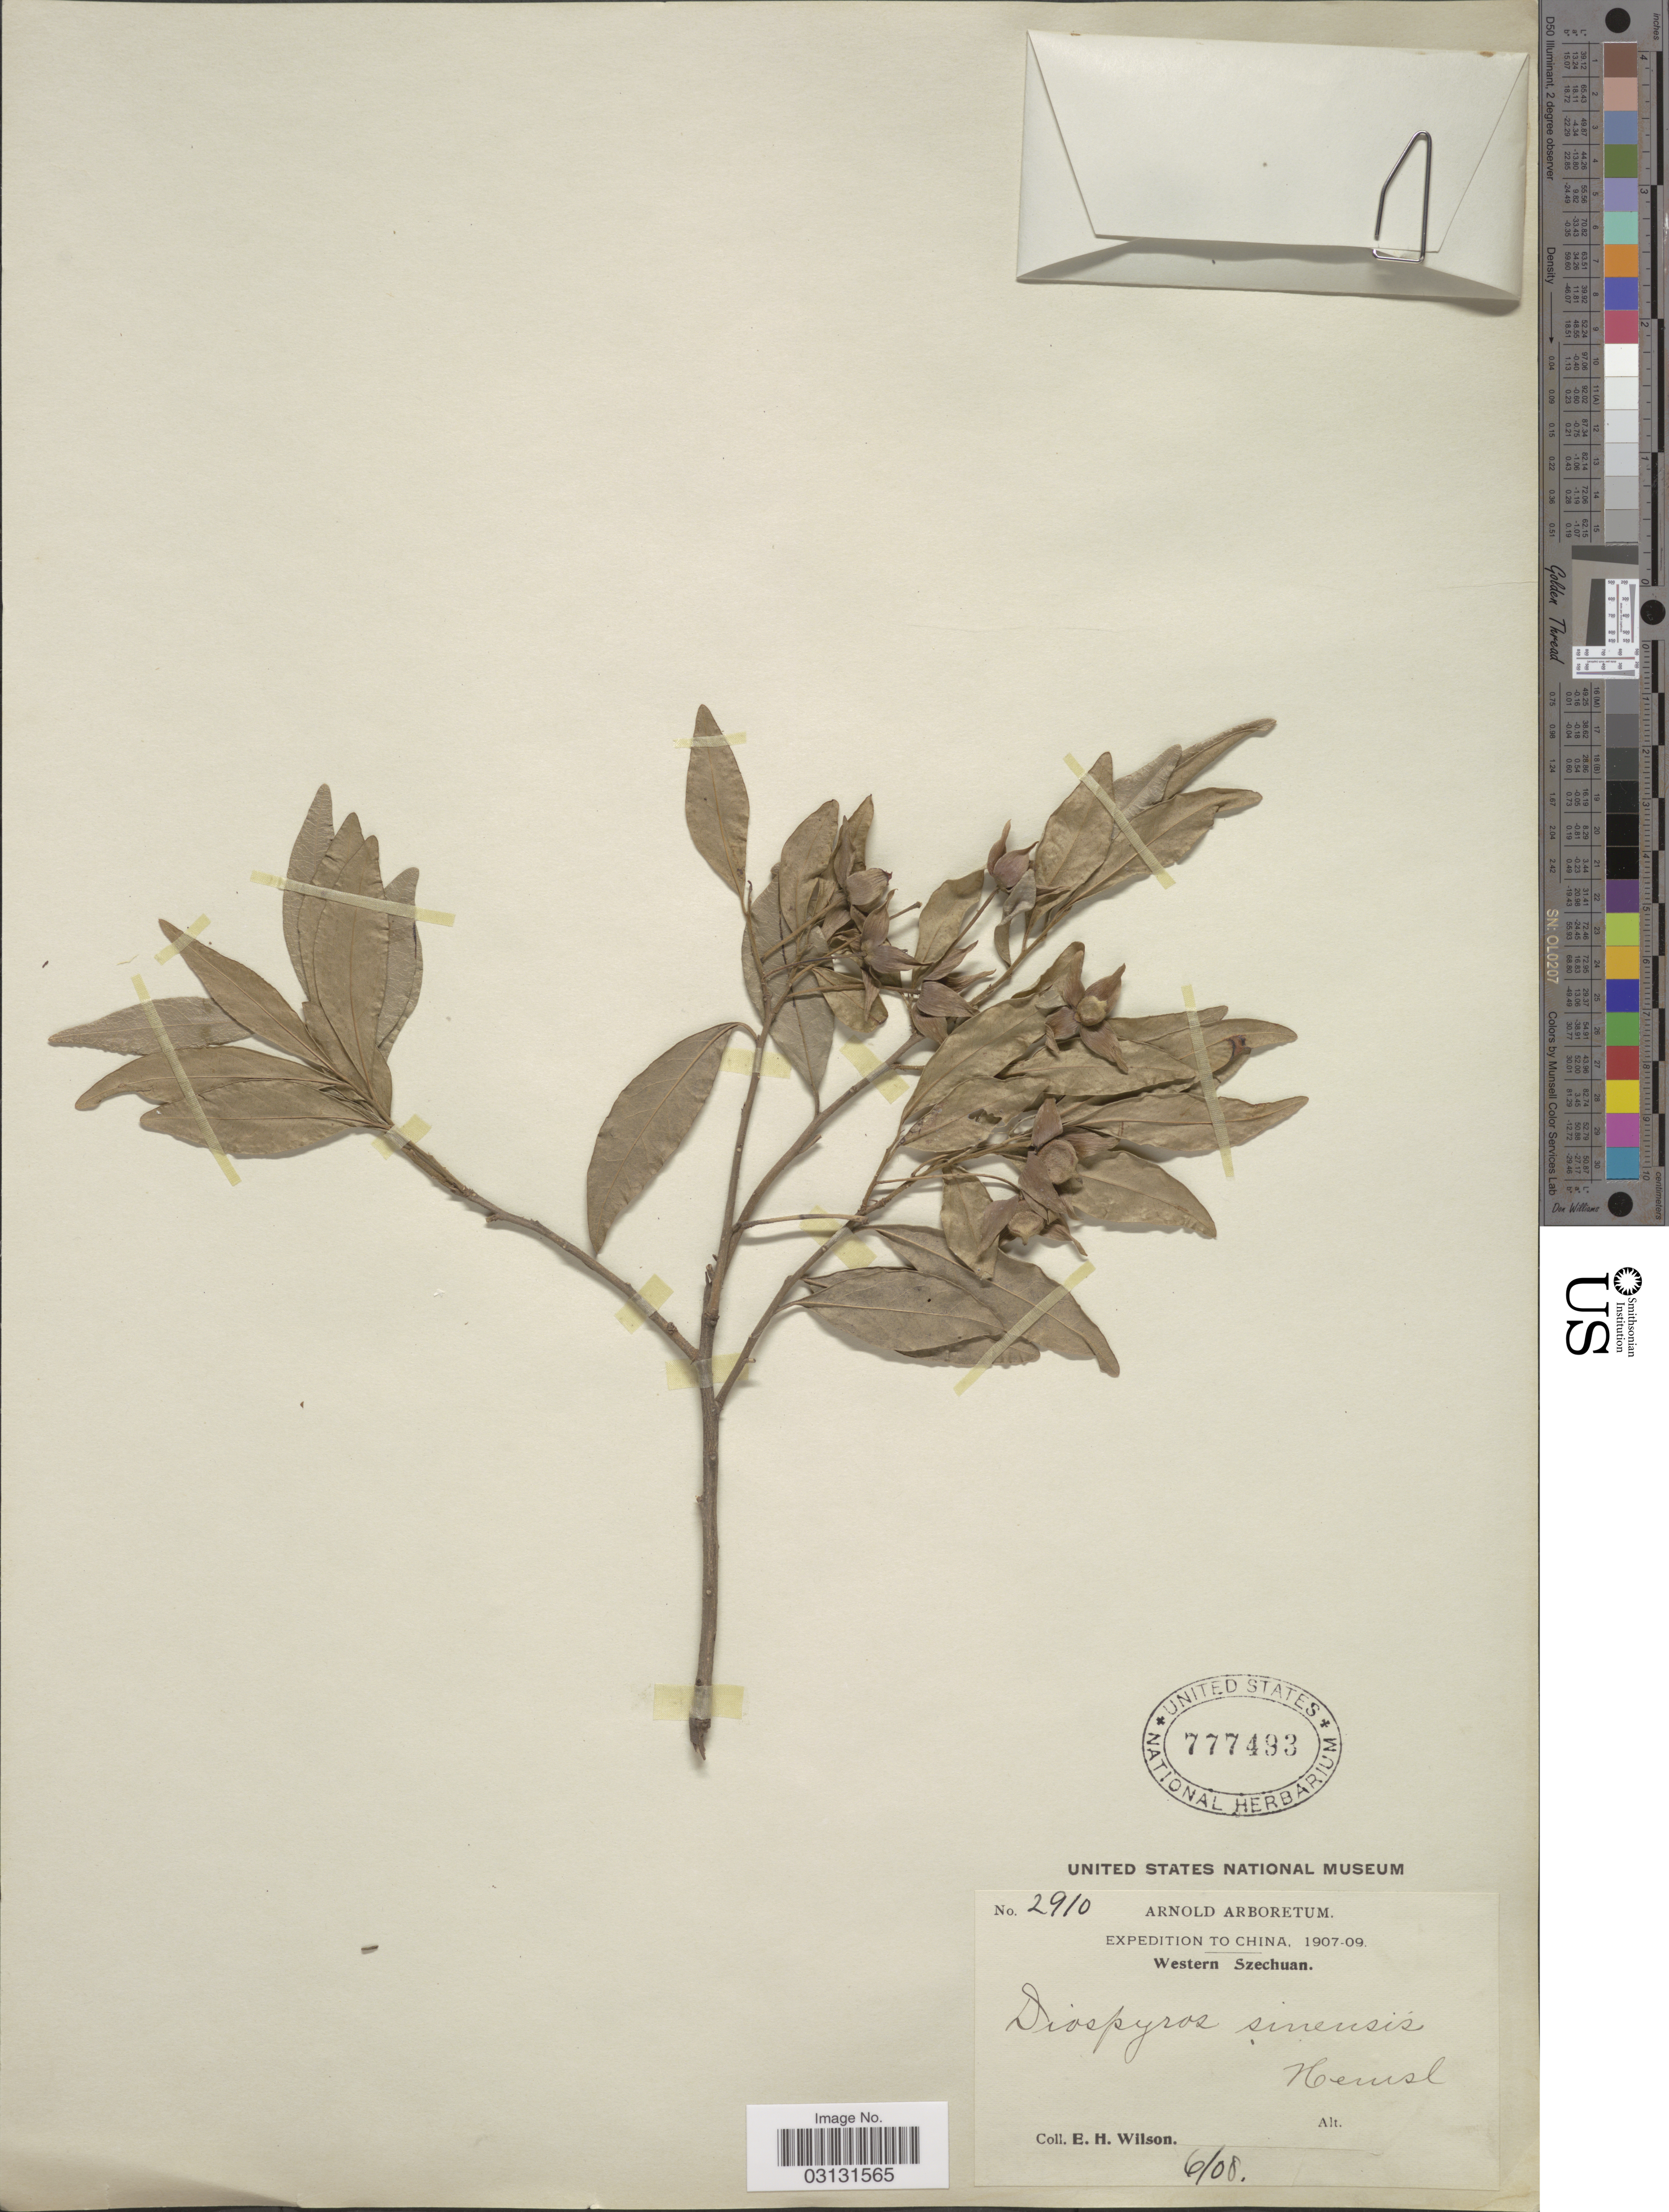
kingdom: Plantae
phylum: Tracheophyta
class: Magnoliopsida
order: Ericales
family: Ebenaceae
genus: Diospyros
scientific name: Diospyros cathayensis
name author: Steward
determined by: Strong, Mark T., (BOT), Smithsonian Institution - National Museum of Natural History (UNITED STATES)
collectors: E. Wilson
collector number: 2910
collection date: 1908-06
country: China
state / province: Sichuan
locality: Western Szechuan.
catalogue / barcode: US 777493